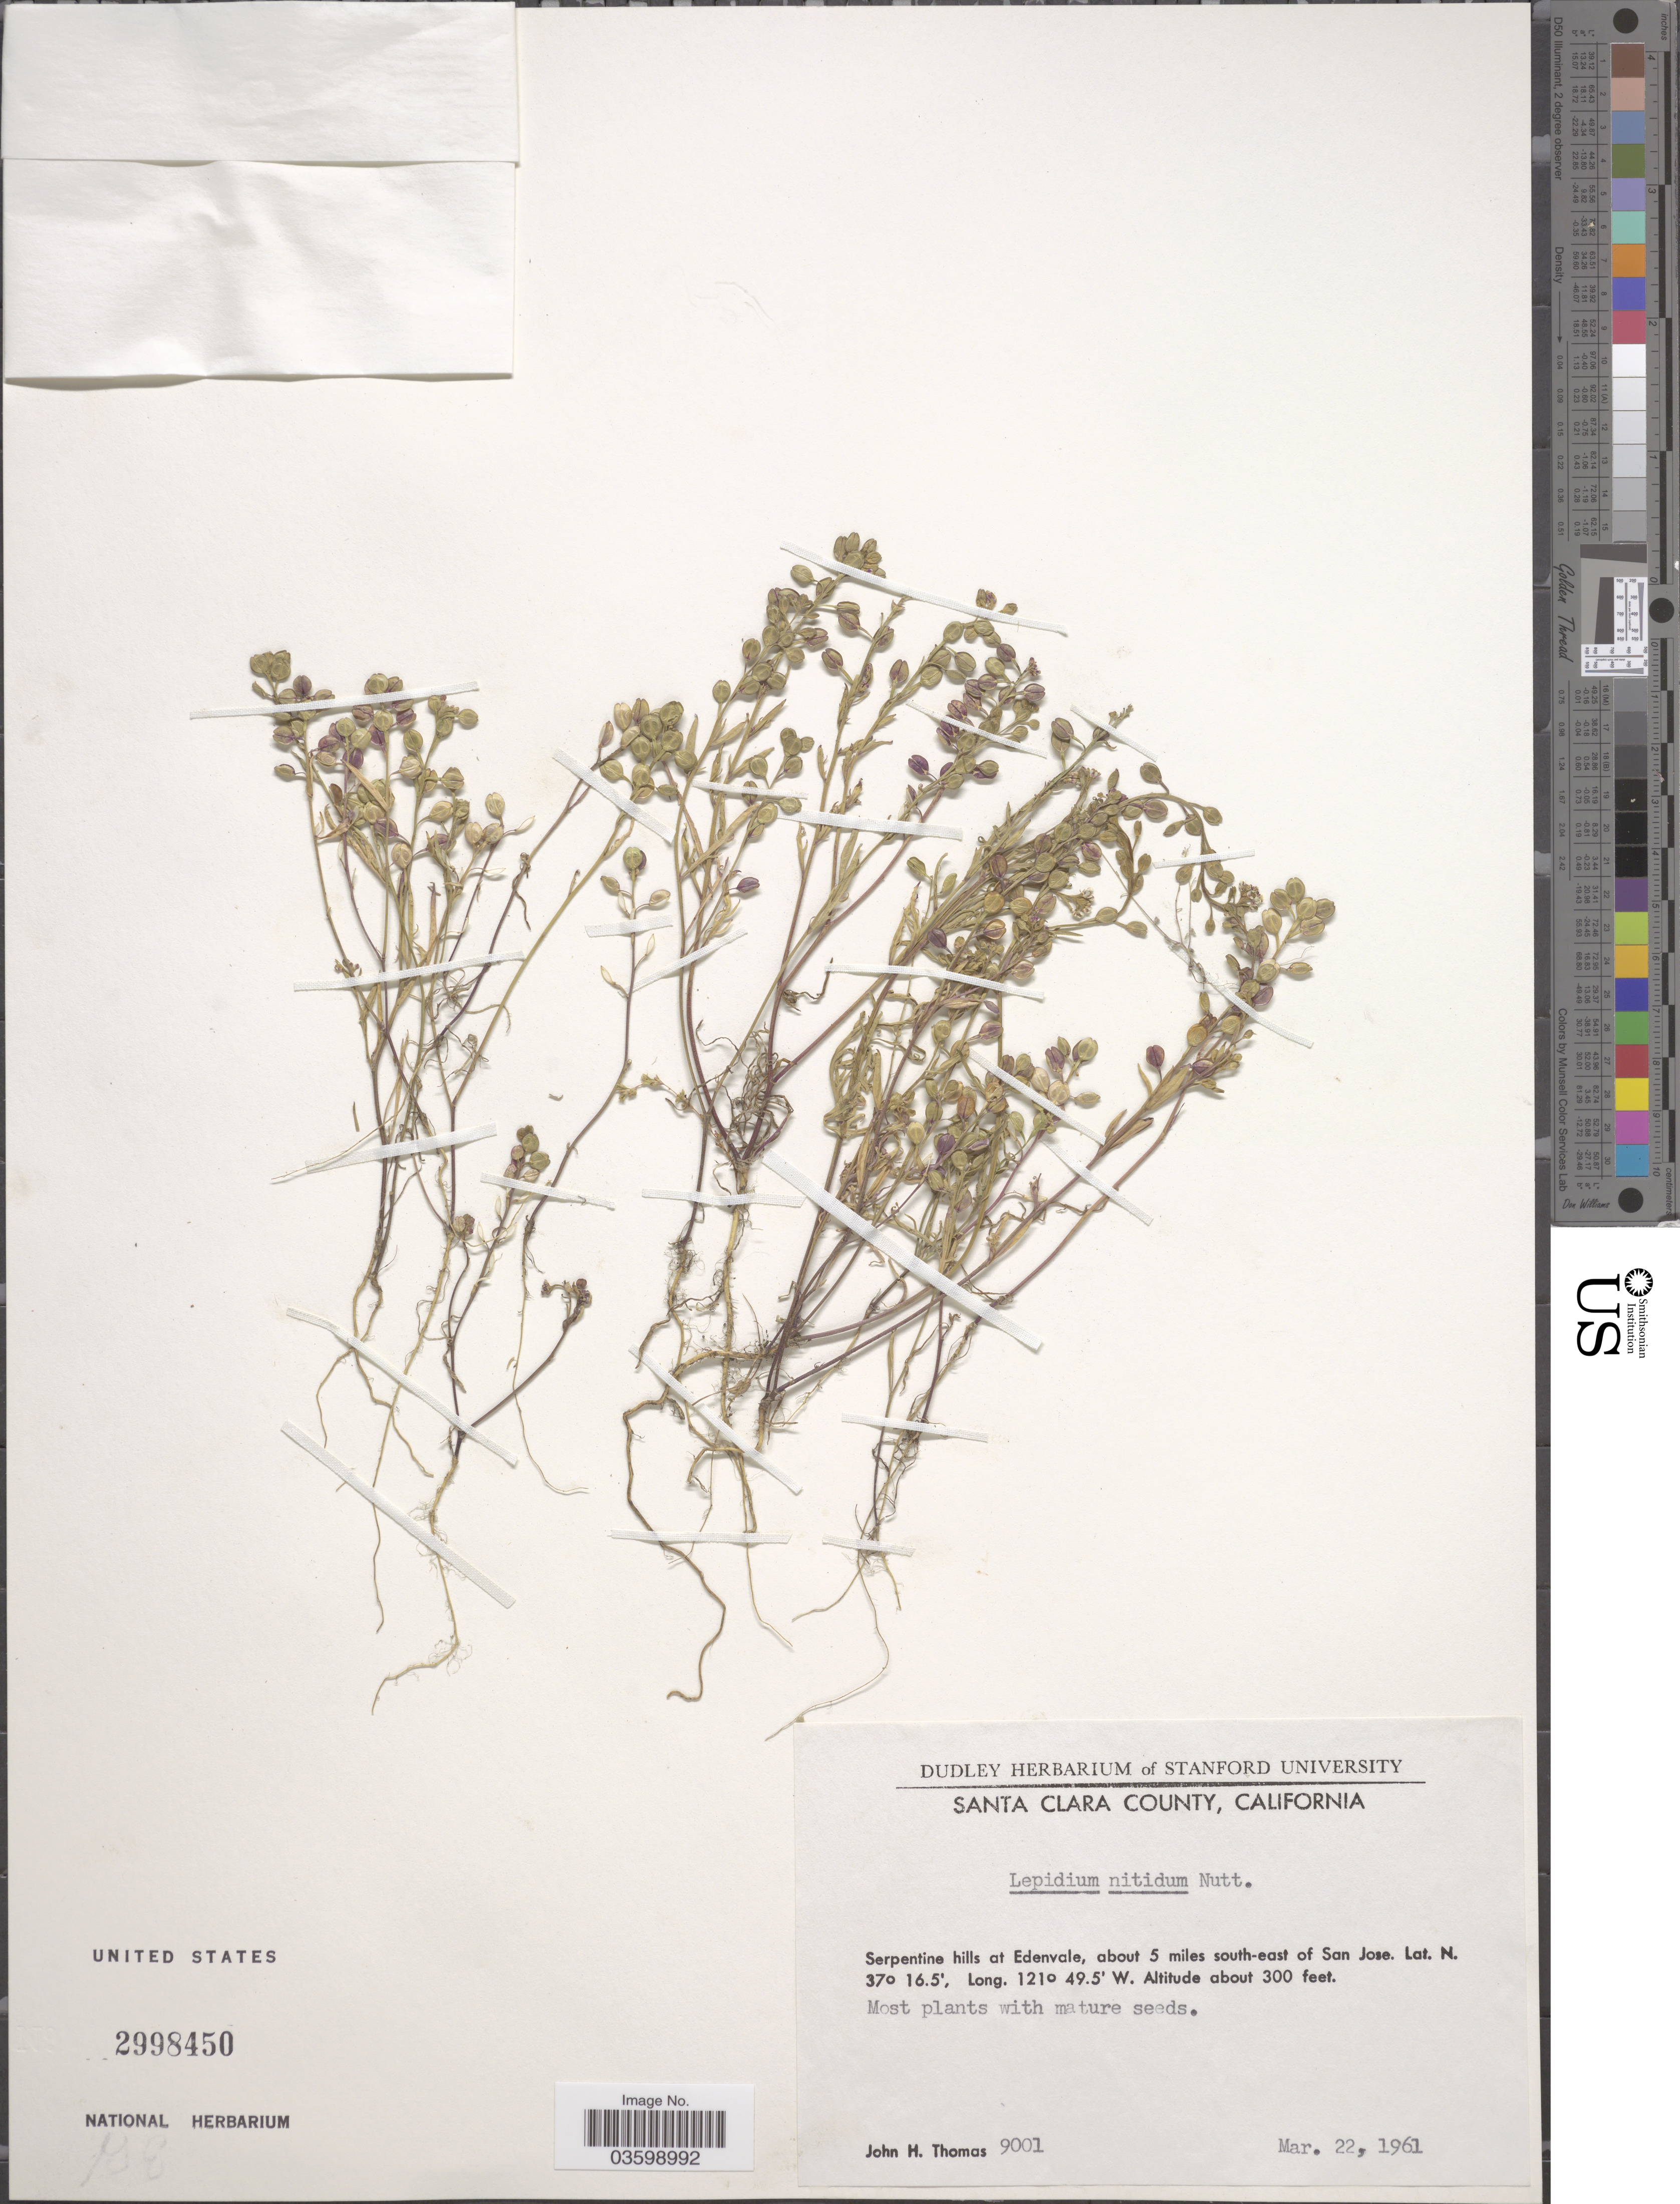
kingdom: Plantae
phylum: Tracheophyta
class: Magnoliopsida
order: Brassicales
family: Brassicaceae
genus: Lepidium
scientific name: Lepidium nitidum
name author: Nutt.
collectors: J. H. Thomas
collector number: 9001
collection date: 1961-03-22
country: United States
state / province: California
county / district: Santa Clara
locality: Santa Clara County. Serpentine hills at Edenvale, about 5 miles south-east of San Jose.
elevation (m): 91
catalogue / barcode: US 2998450